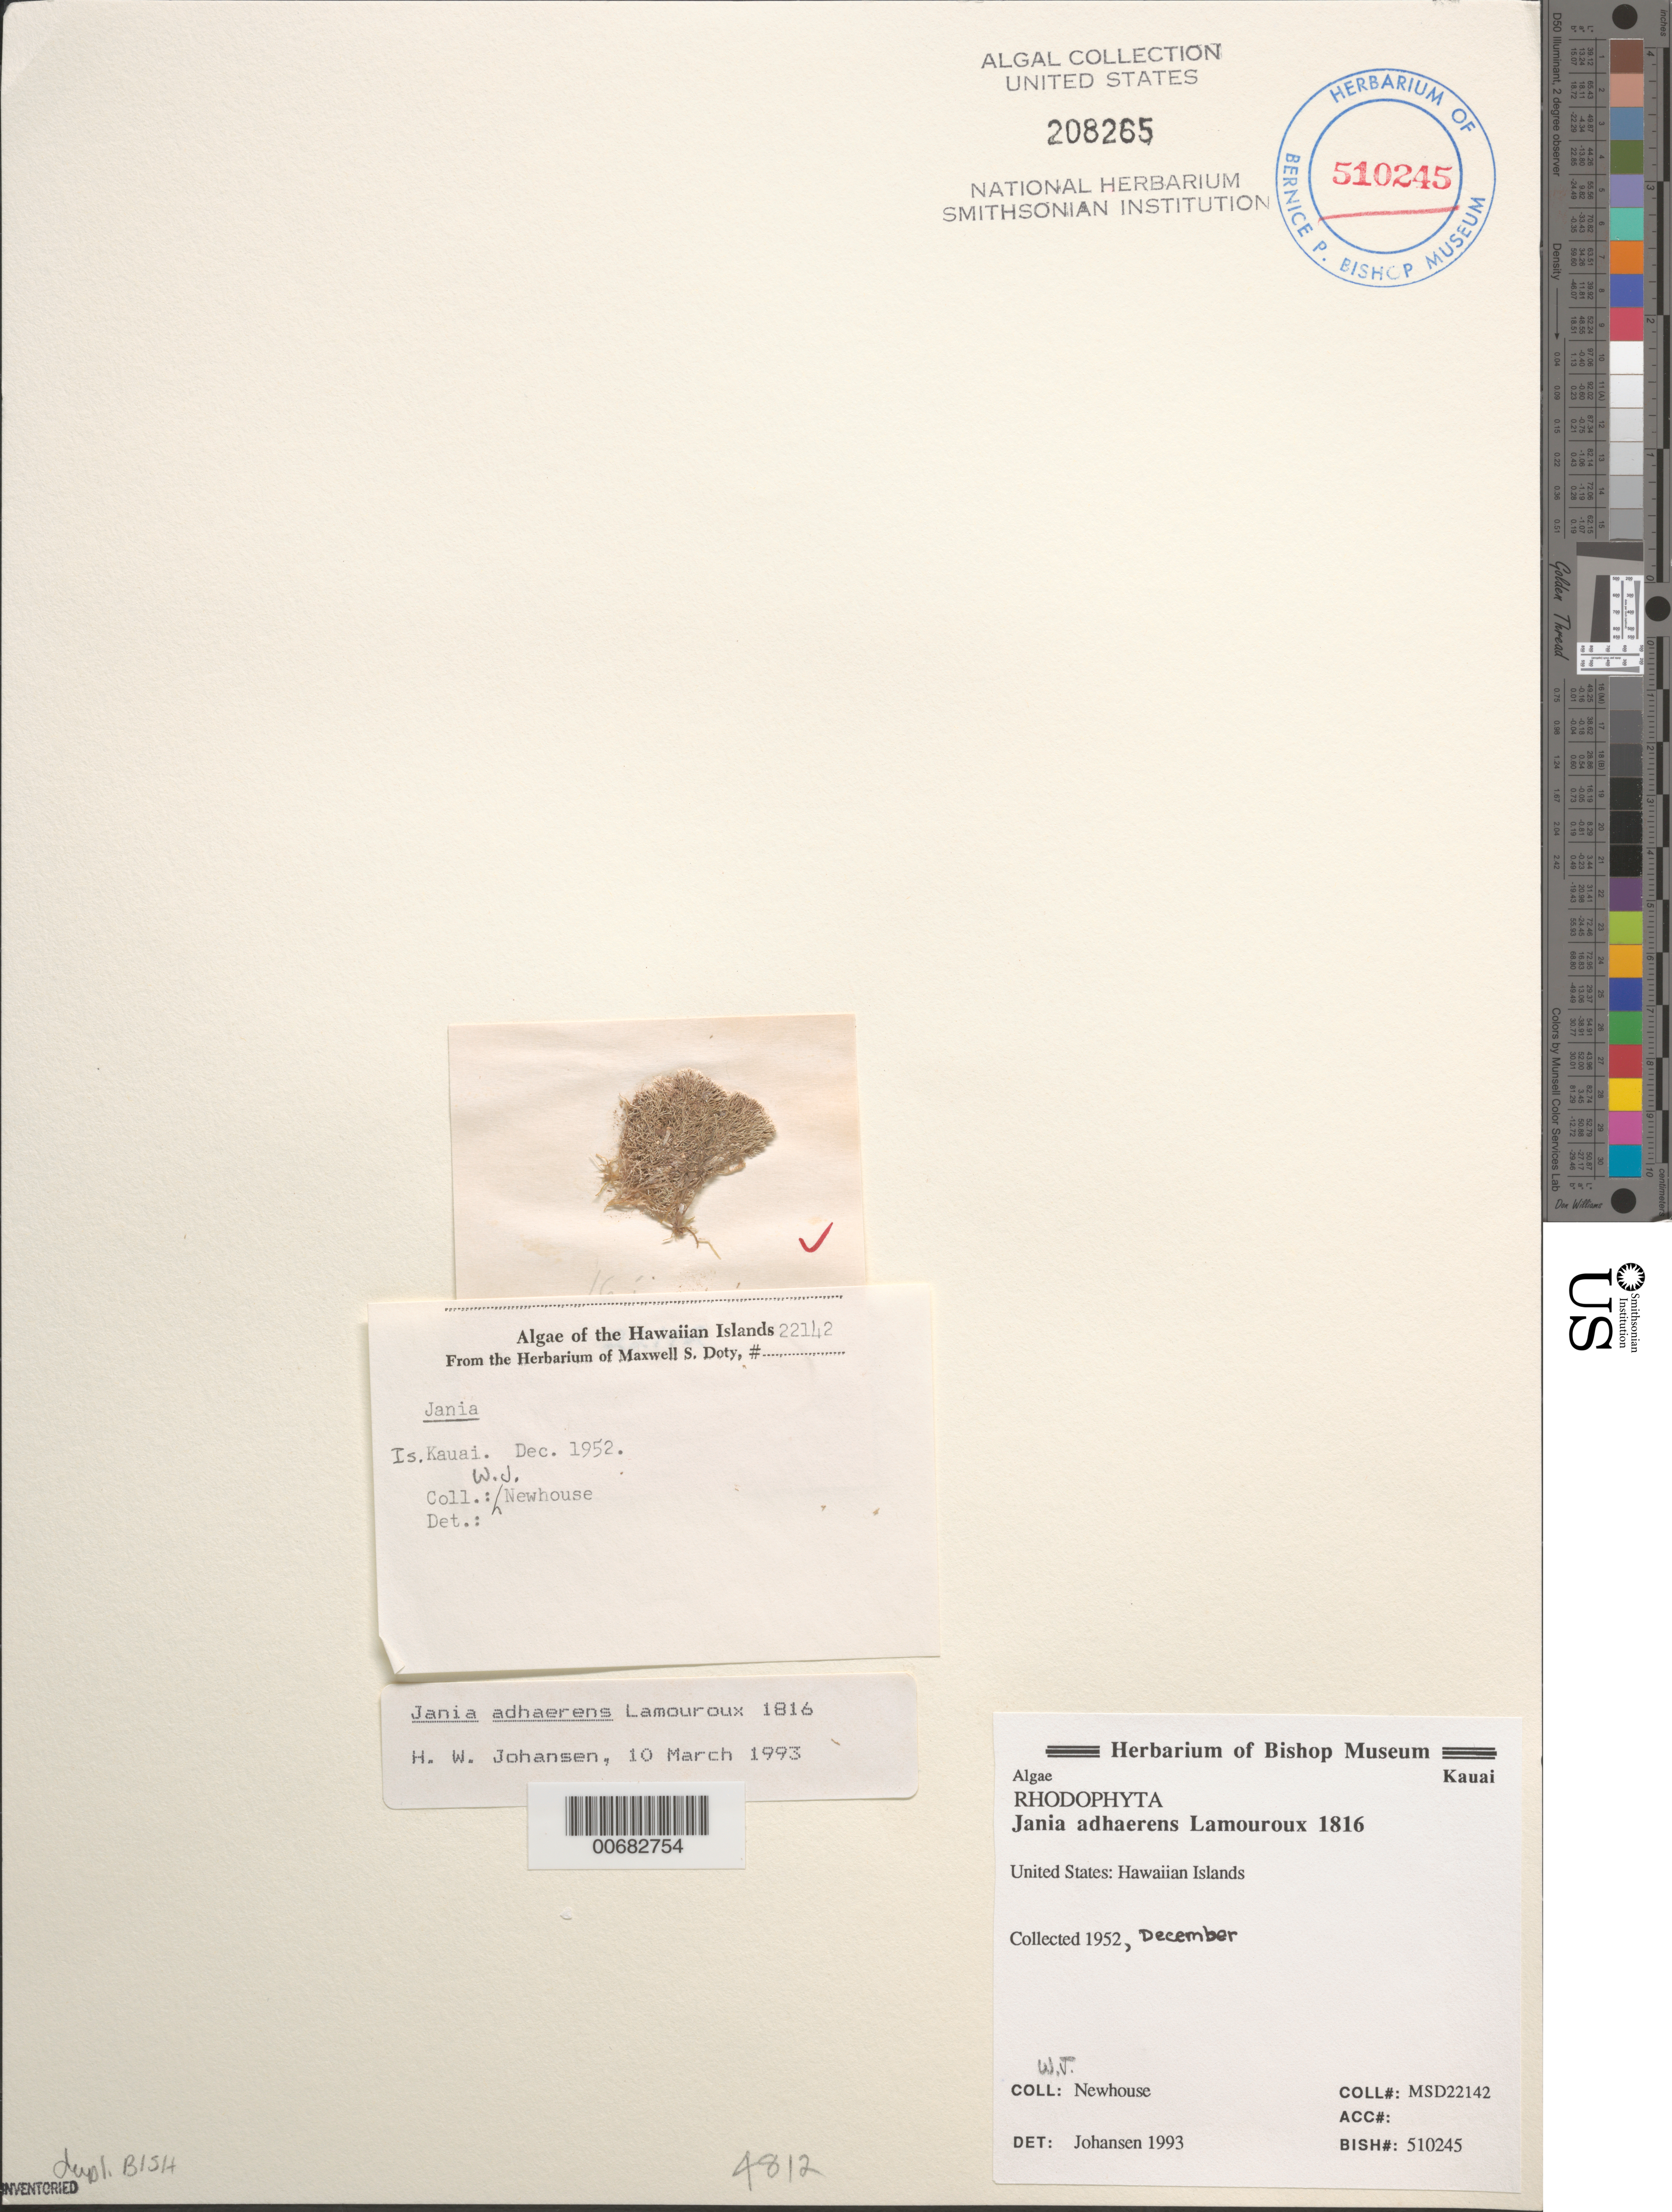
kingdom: Plantae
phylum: Rhodophyta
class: Florideophyceae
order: Corallinales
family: Corallinaceae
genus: Jania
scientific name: Jania pedunculatum var. adhaerens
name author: (J.V.Lamouroux) A.S.Harvey et al.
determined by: Algae name updating Project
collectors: W. J. Newhouse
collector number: MSD 22142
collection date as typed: Dec 1952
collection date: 1952-12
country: United States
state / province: Hawaii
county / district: Kauai County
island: Kaua'i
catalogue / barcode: US 208265